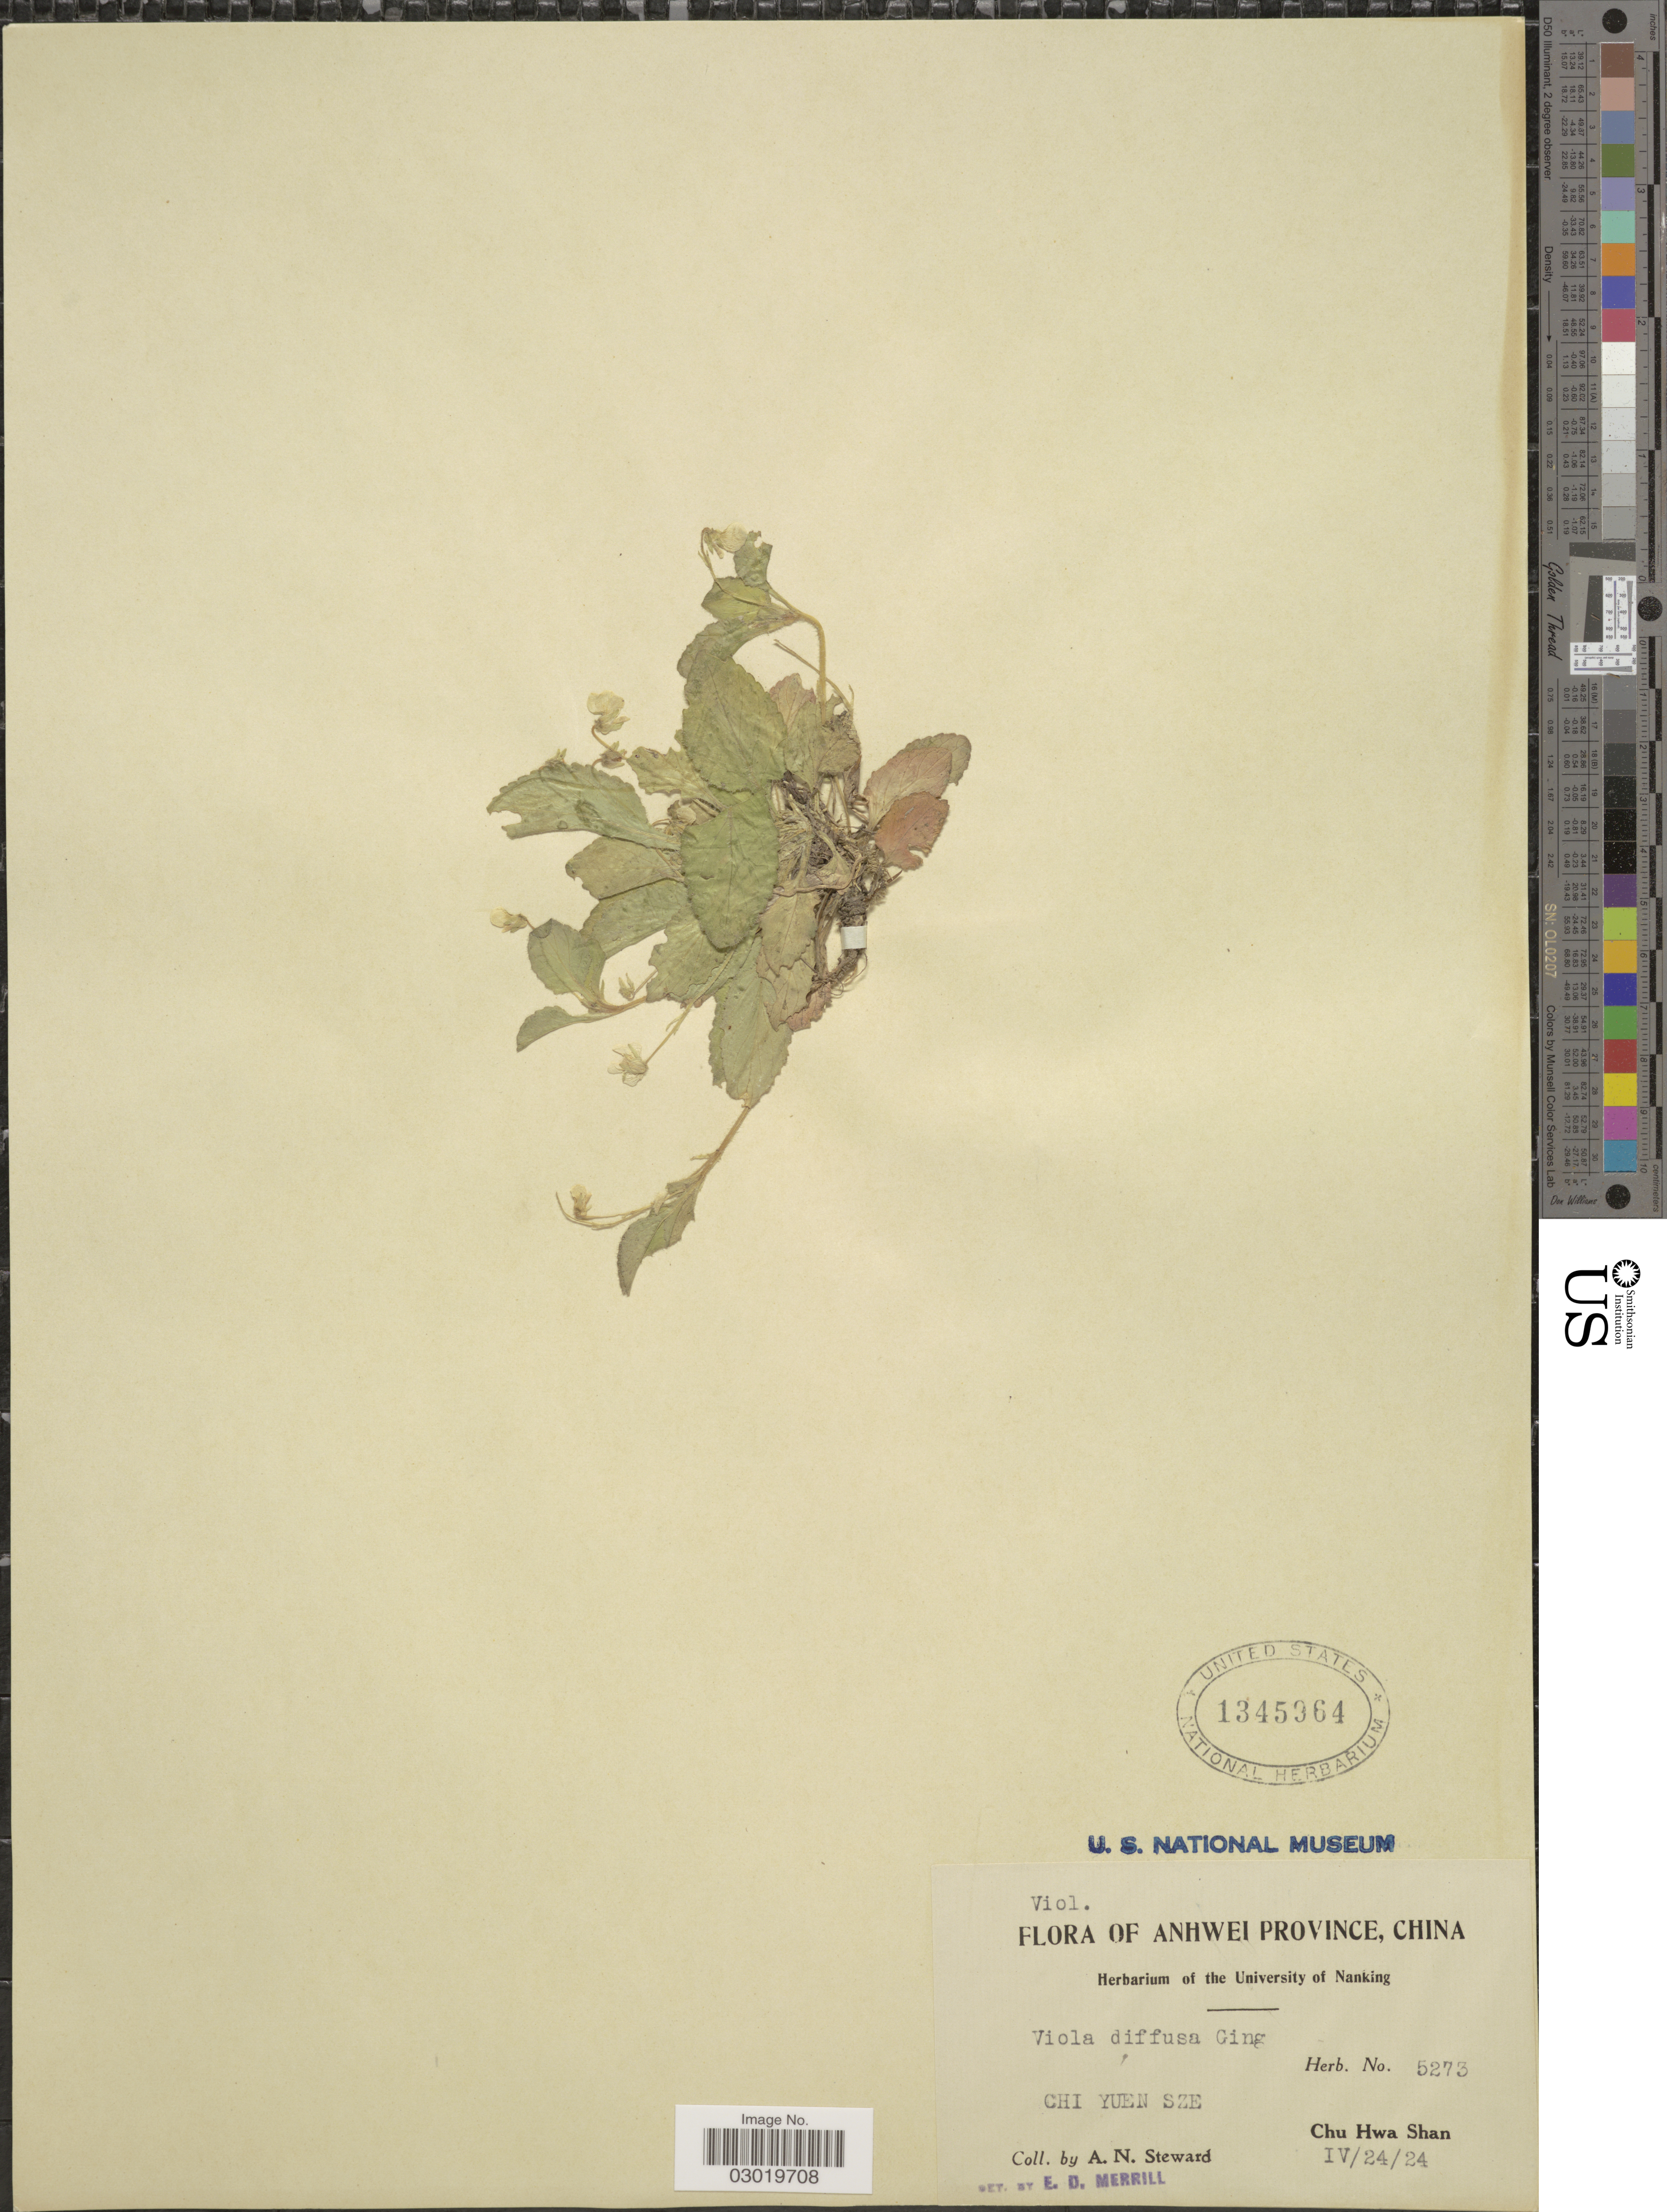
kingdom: Plantae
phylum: Tracheophyta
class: Magnoliopsida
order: Malpighiales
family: Violaceae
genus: Viola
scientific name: Viola diffusa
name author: Ging.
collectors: A. N. Steward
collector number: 5273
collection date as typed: Transcribed d/m/y: 24/4/24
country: China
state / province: Anhui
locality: Anhwei Province. Chi Yuen Sze. Chu Hwa Shan.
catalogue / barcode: US 1345964